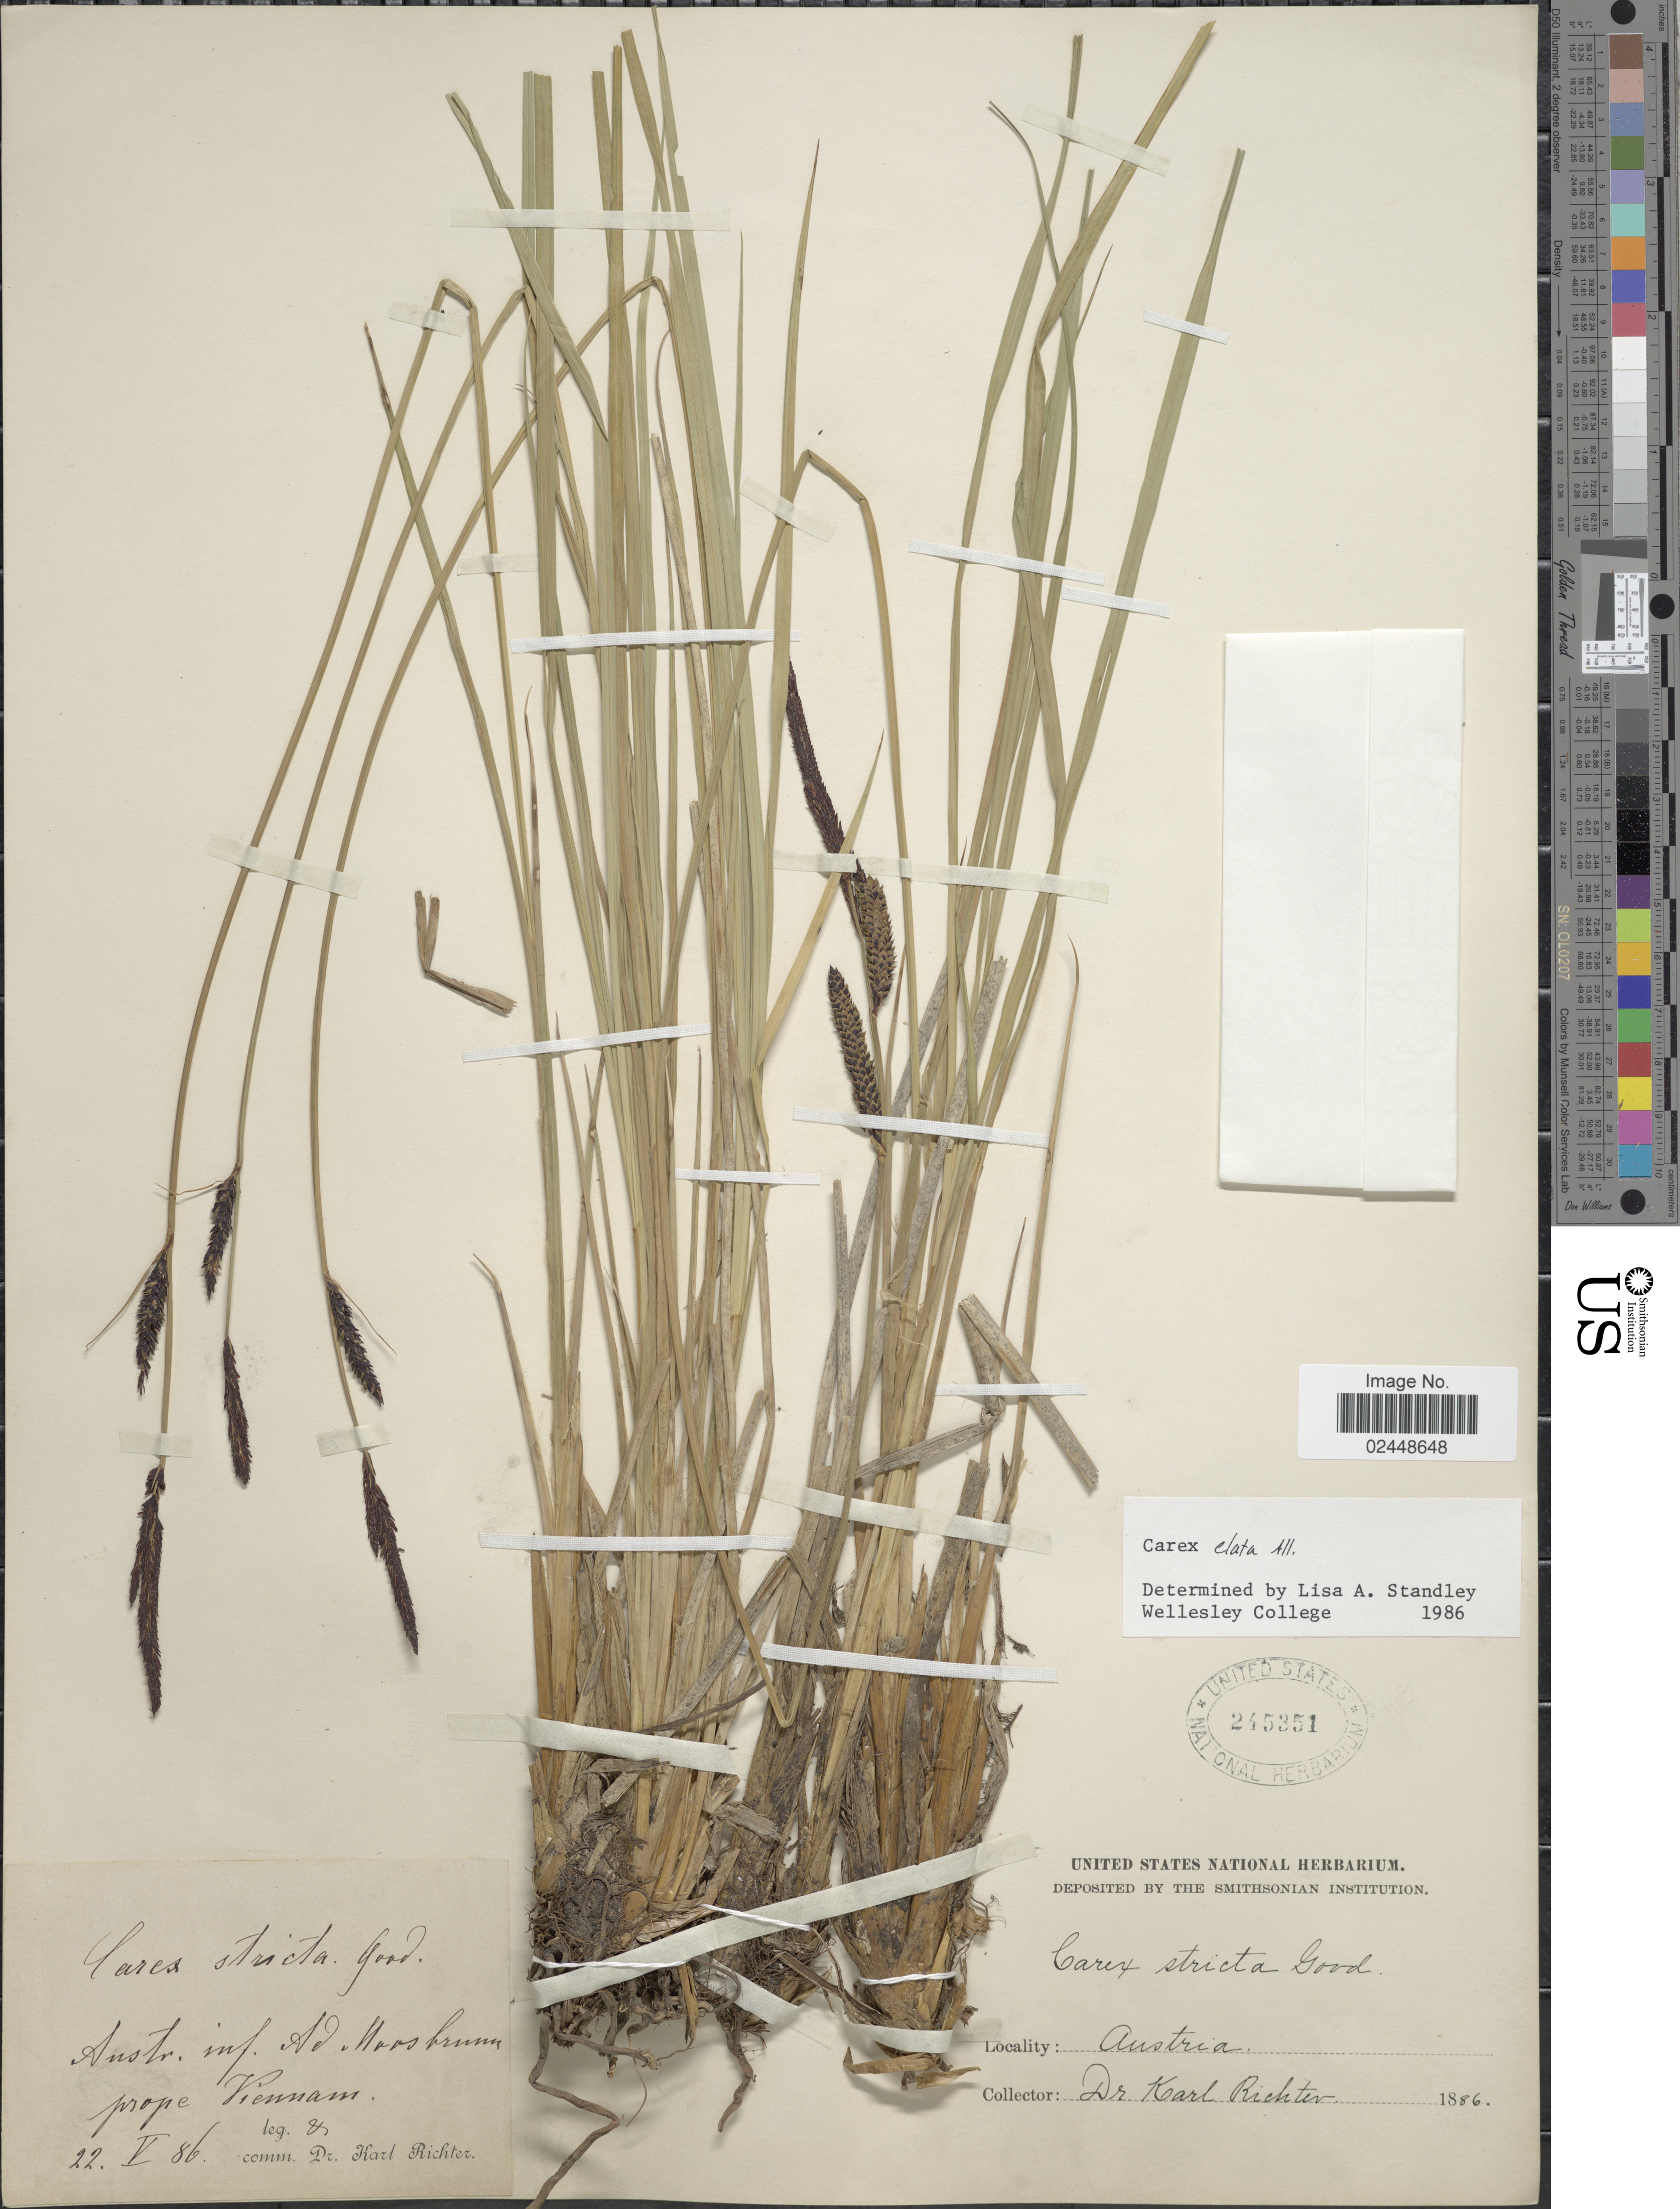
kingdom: Plantae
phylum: Tracheophyta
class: Liliopsida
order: Poales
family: Cyperaceae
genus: Carex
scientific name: Carex elata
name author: All.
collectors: K. Richter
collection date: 1886-05-22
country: Austria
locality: Austria infer. Ad. Maaskrum prope Viennam [interpreted]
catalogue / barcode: US 245351